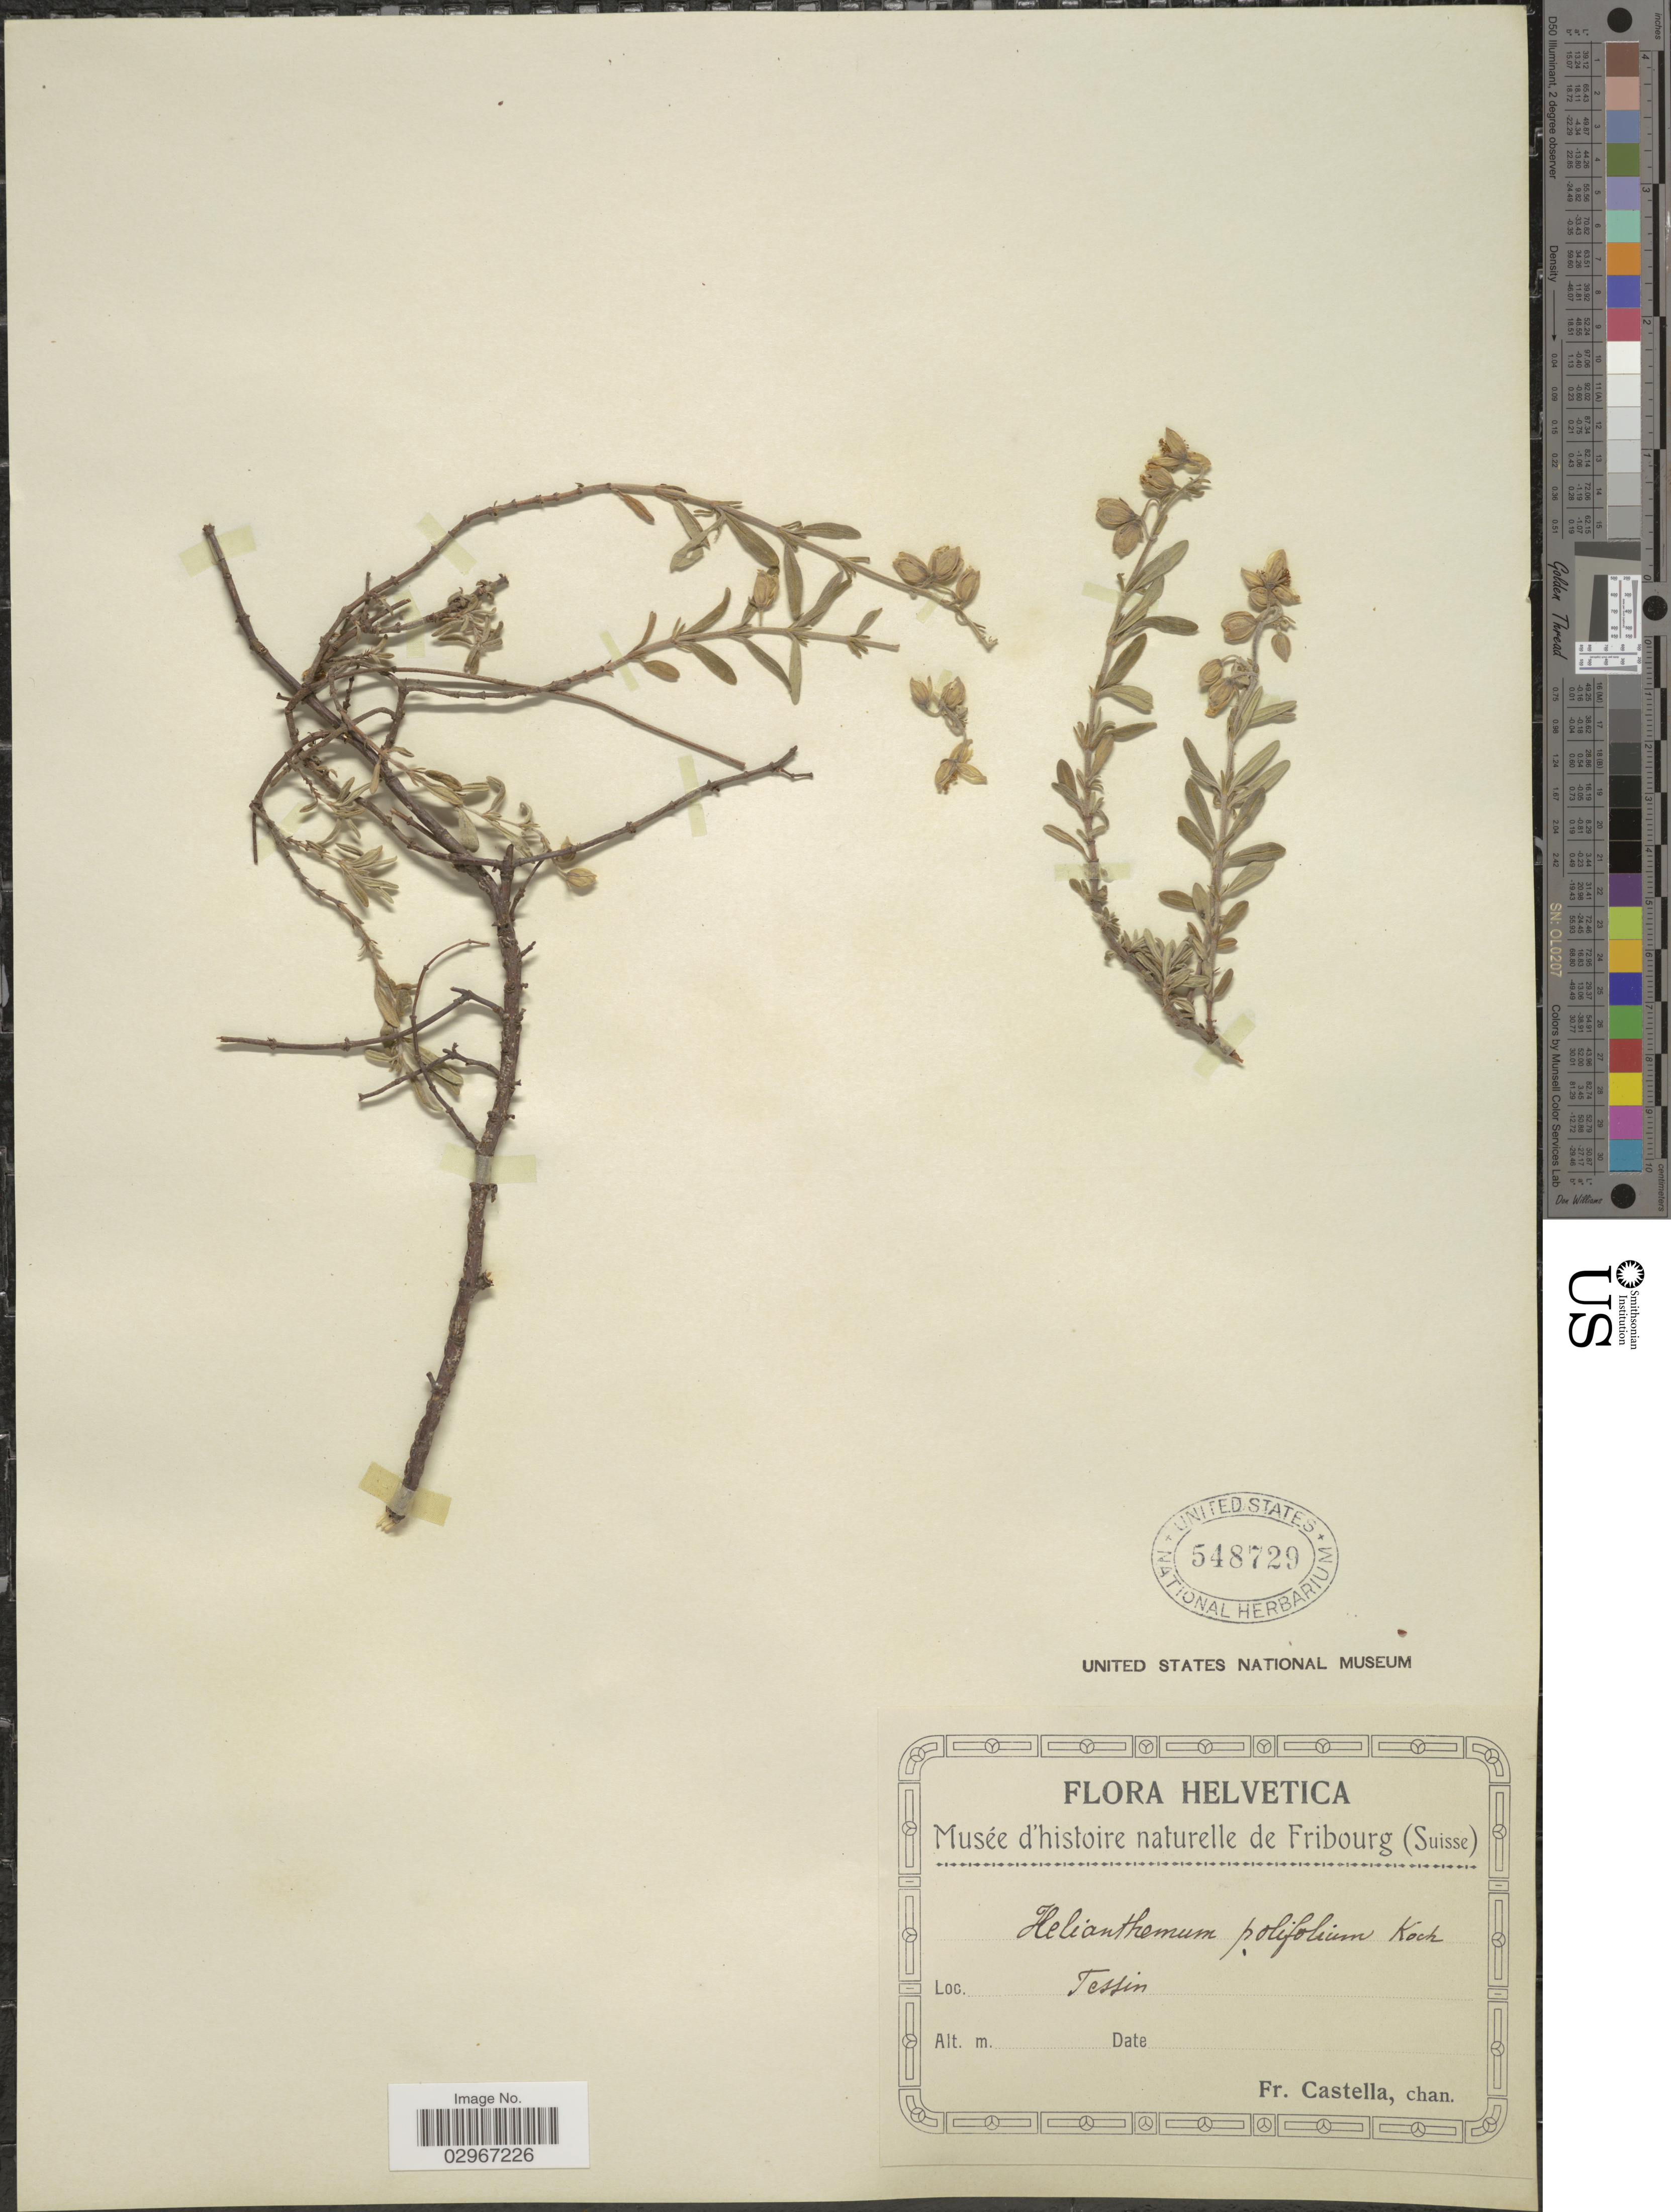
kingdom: Plantae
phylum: Tracheophyta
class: Magnoliopsida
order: Malvales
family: Cistaceae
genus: Helianthemum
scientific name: Helianthemum polifolium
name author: Mill.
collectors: Fr. Castella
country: Switzerland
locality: Helvetica, Tessin.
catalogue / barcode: US 548729